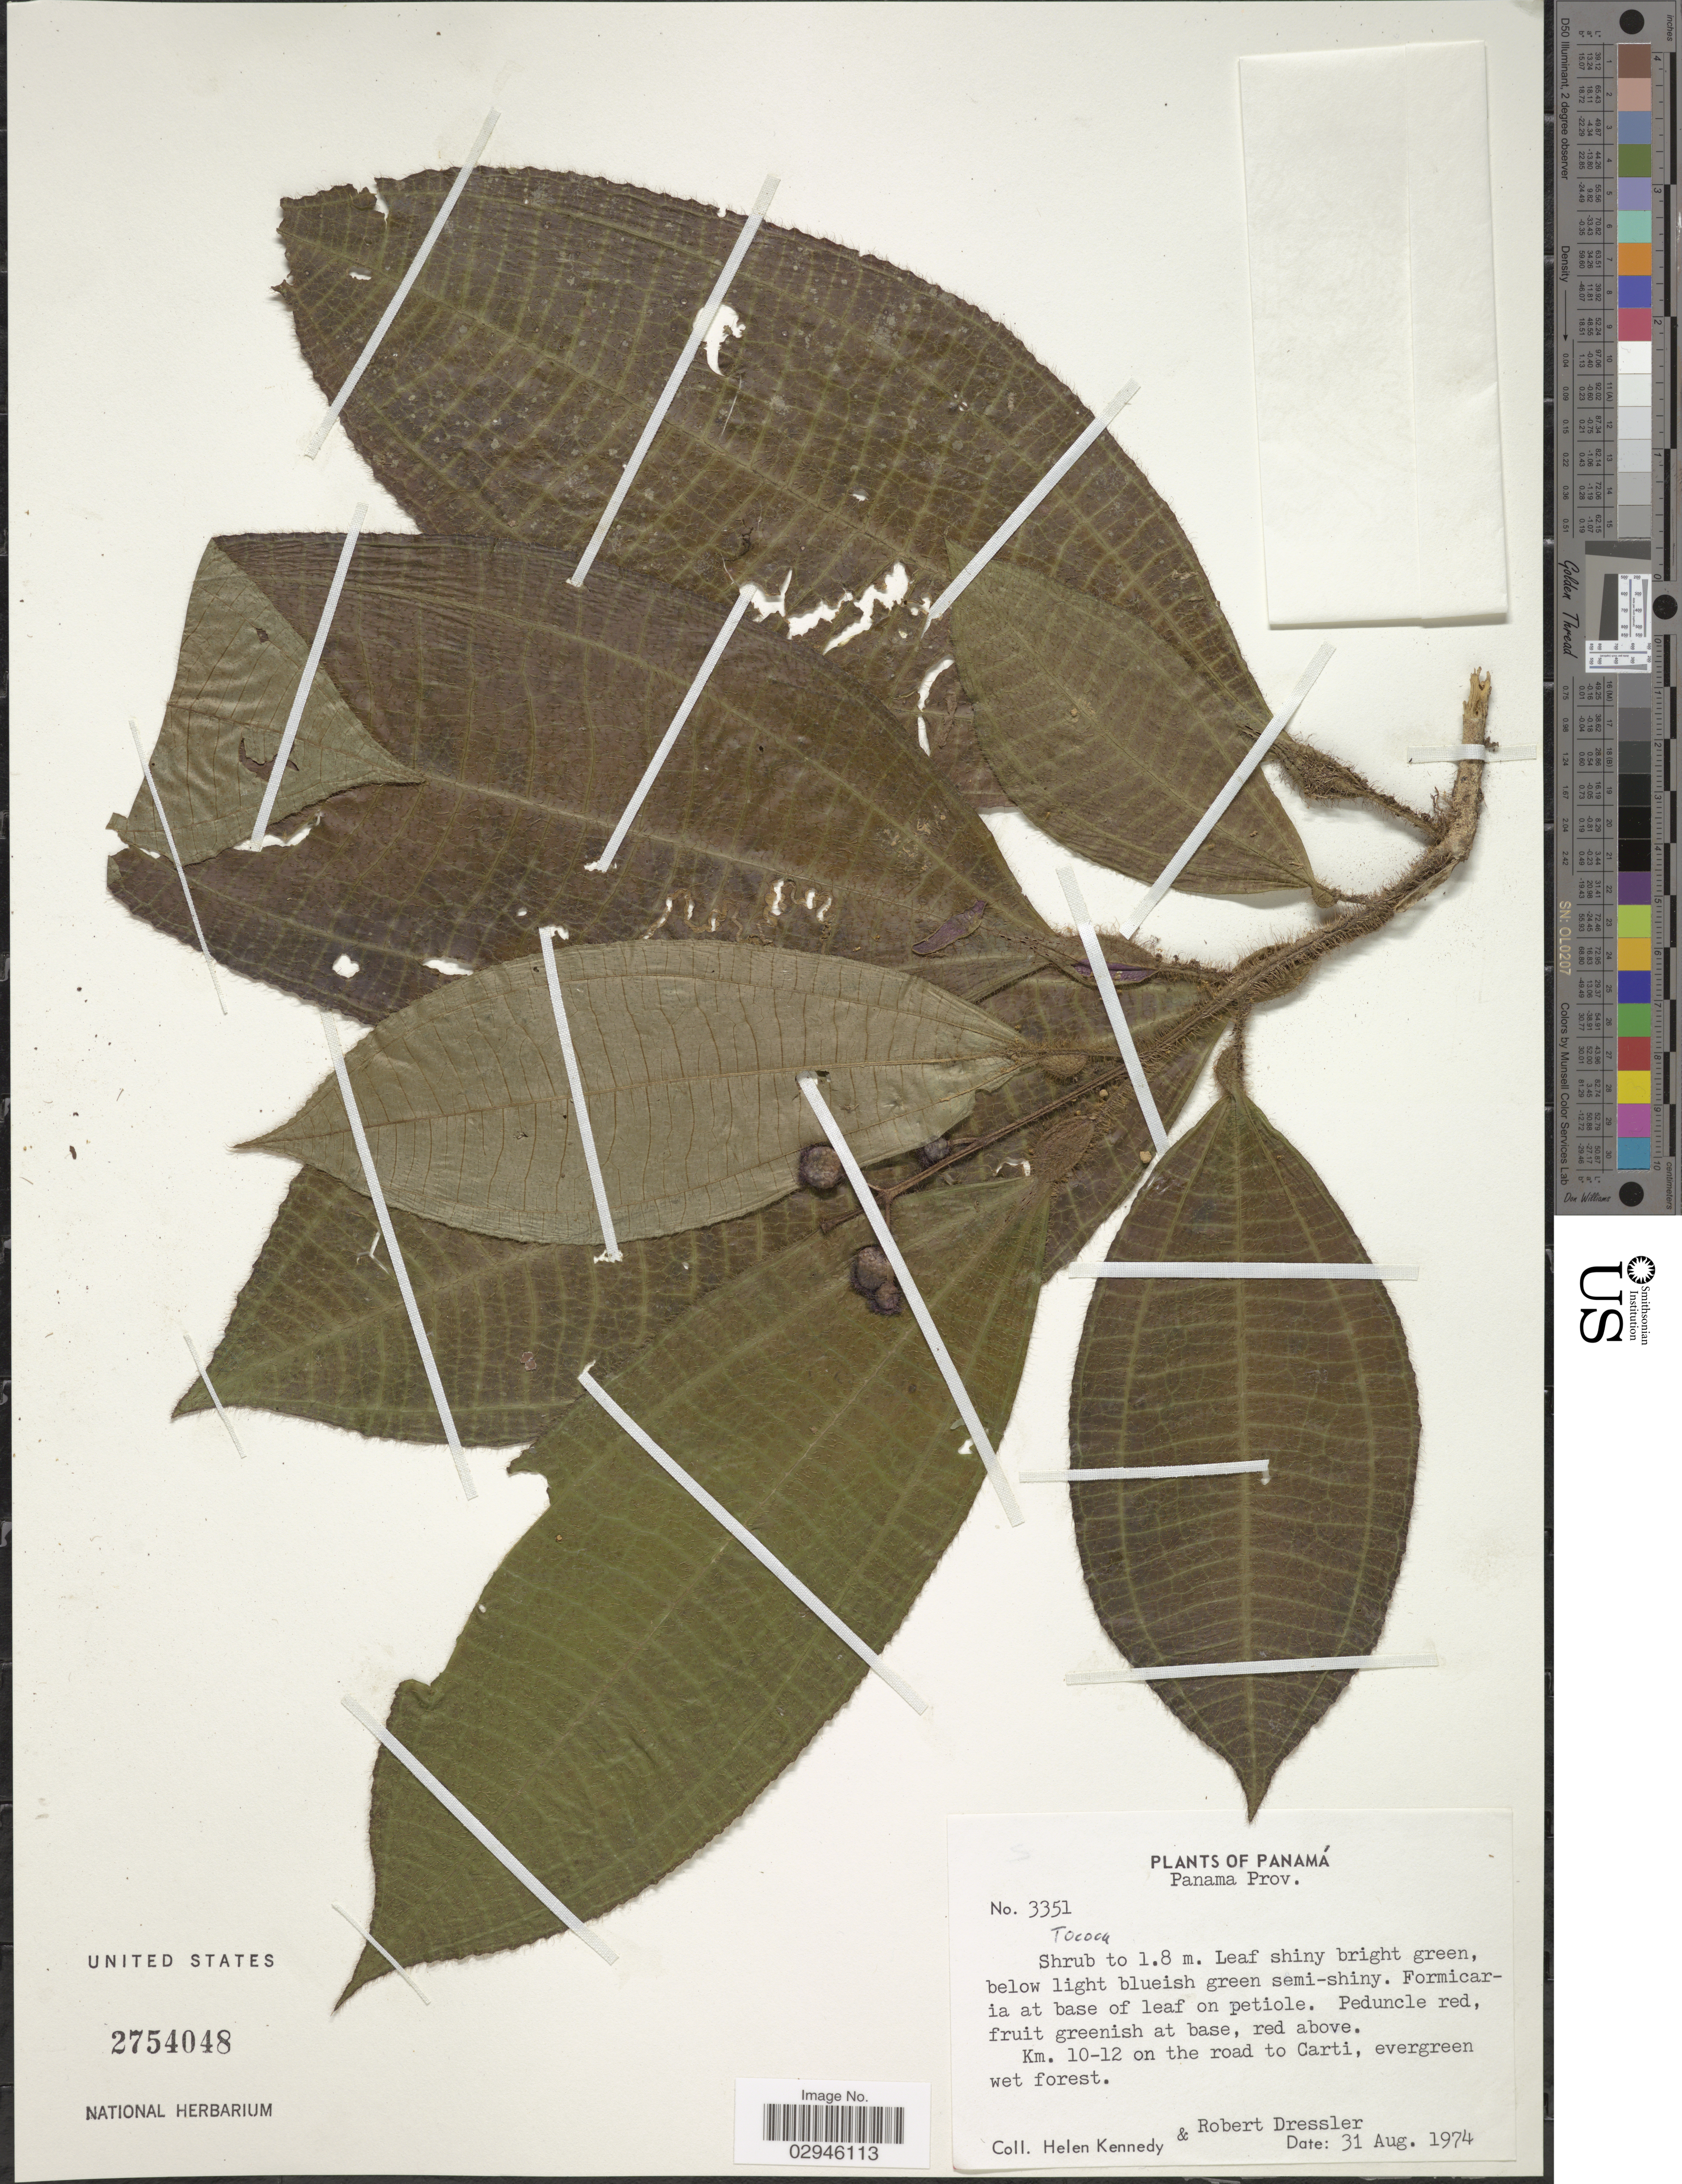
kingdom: Plantae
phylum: Tracheophyta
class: Magnoliopsida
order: Myrtales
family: Melastomataceae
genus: Tococa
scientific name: Tococa sp.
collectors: H. Kennedy & R. Dressler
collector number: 3351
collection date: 1974-08-31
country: Panama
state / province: Panamá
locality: Km. 10-12 on the road to Carti, evergreen wet forest.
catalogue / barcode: US 2754048